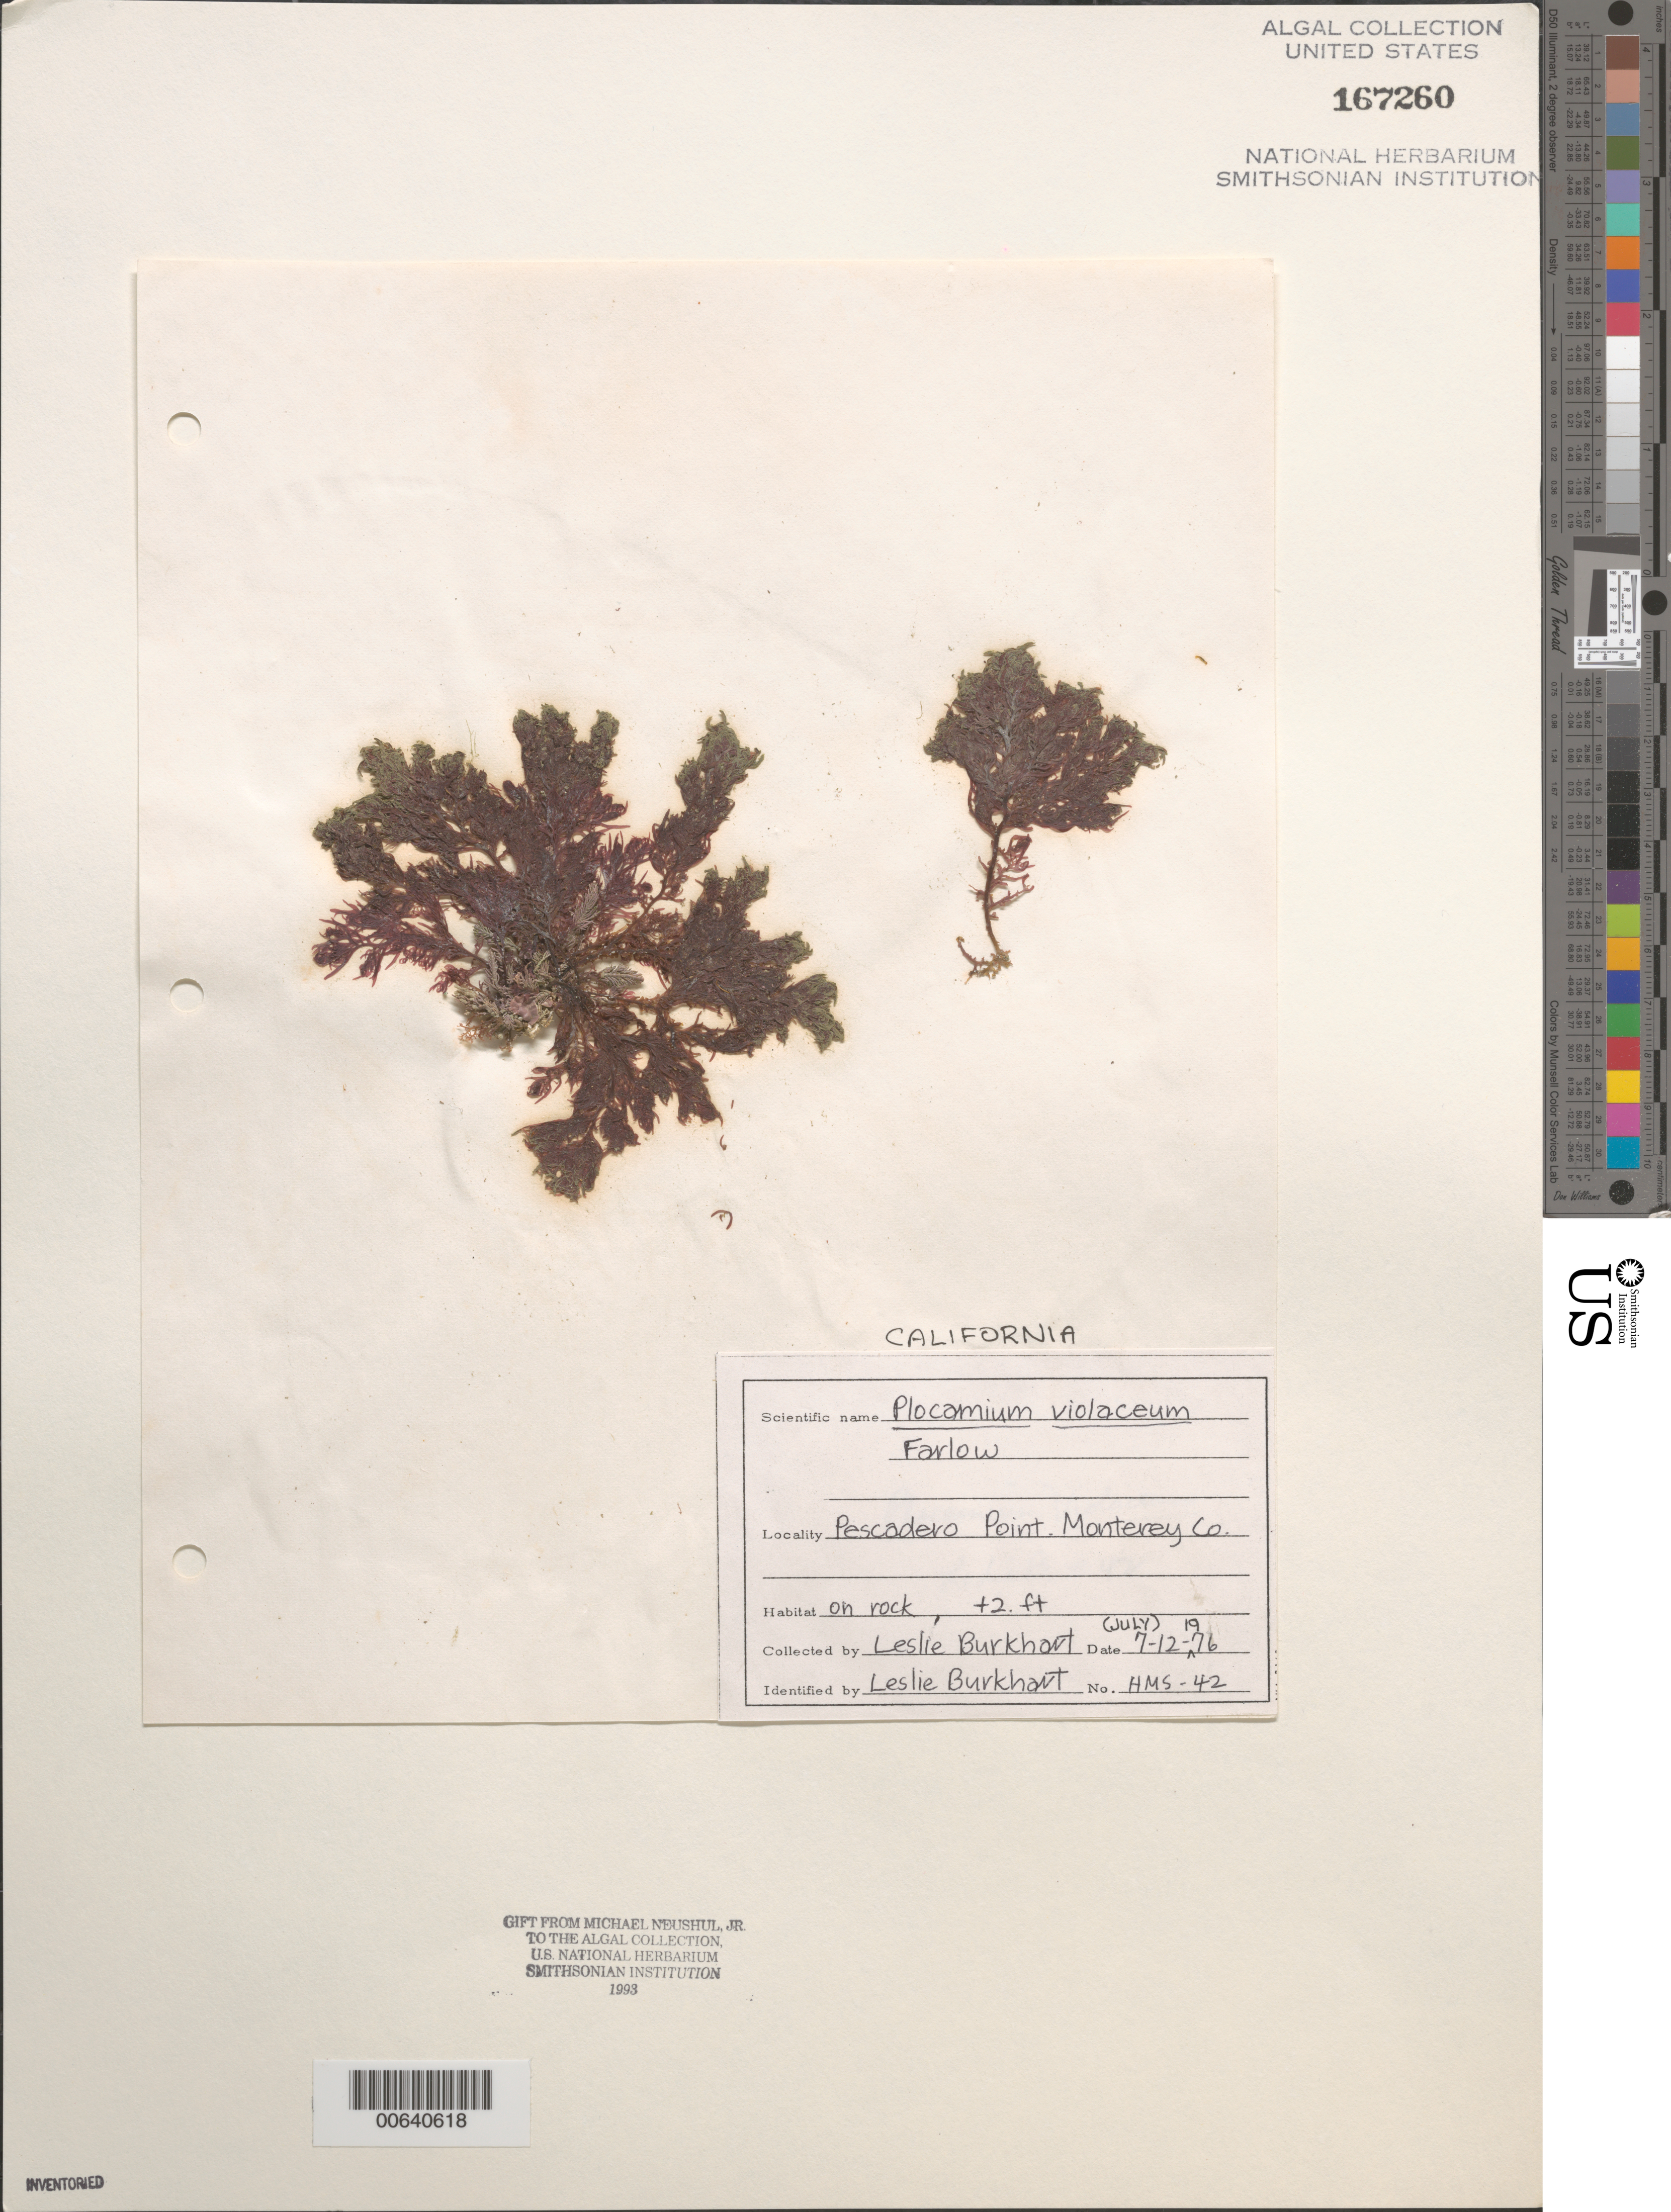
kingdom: Plantae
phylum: Rhodophyta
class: Florideophyceae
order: Plocamiales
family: Plocamiaceae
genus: Plocamium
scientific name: Plocamium violaceum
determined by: Burkhart, L.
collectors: L. Burkhart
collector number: HMS-42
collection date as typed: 12 Jul 1976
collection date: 1976-07-12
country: United States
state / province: California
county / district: Monterey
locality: Pescadero Point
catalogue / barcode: US 167260